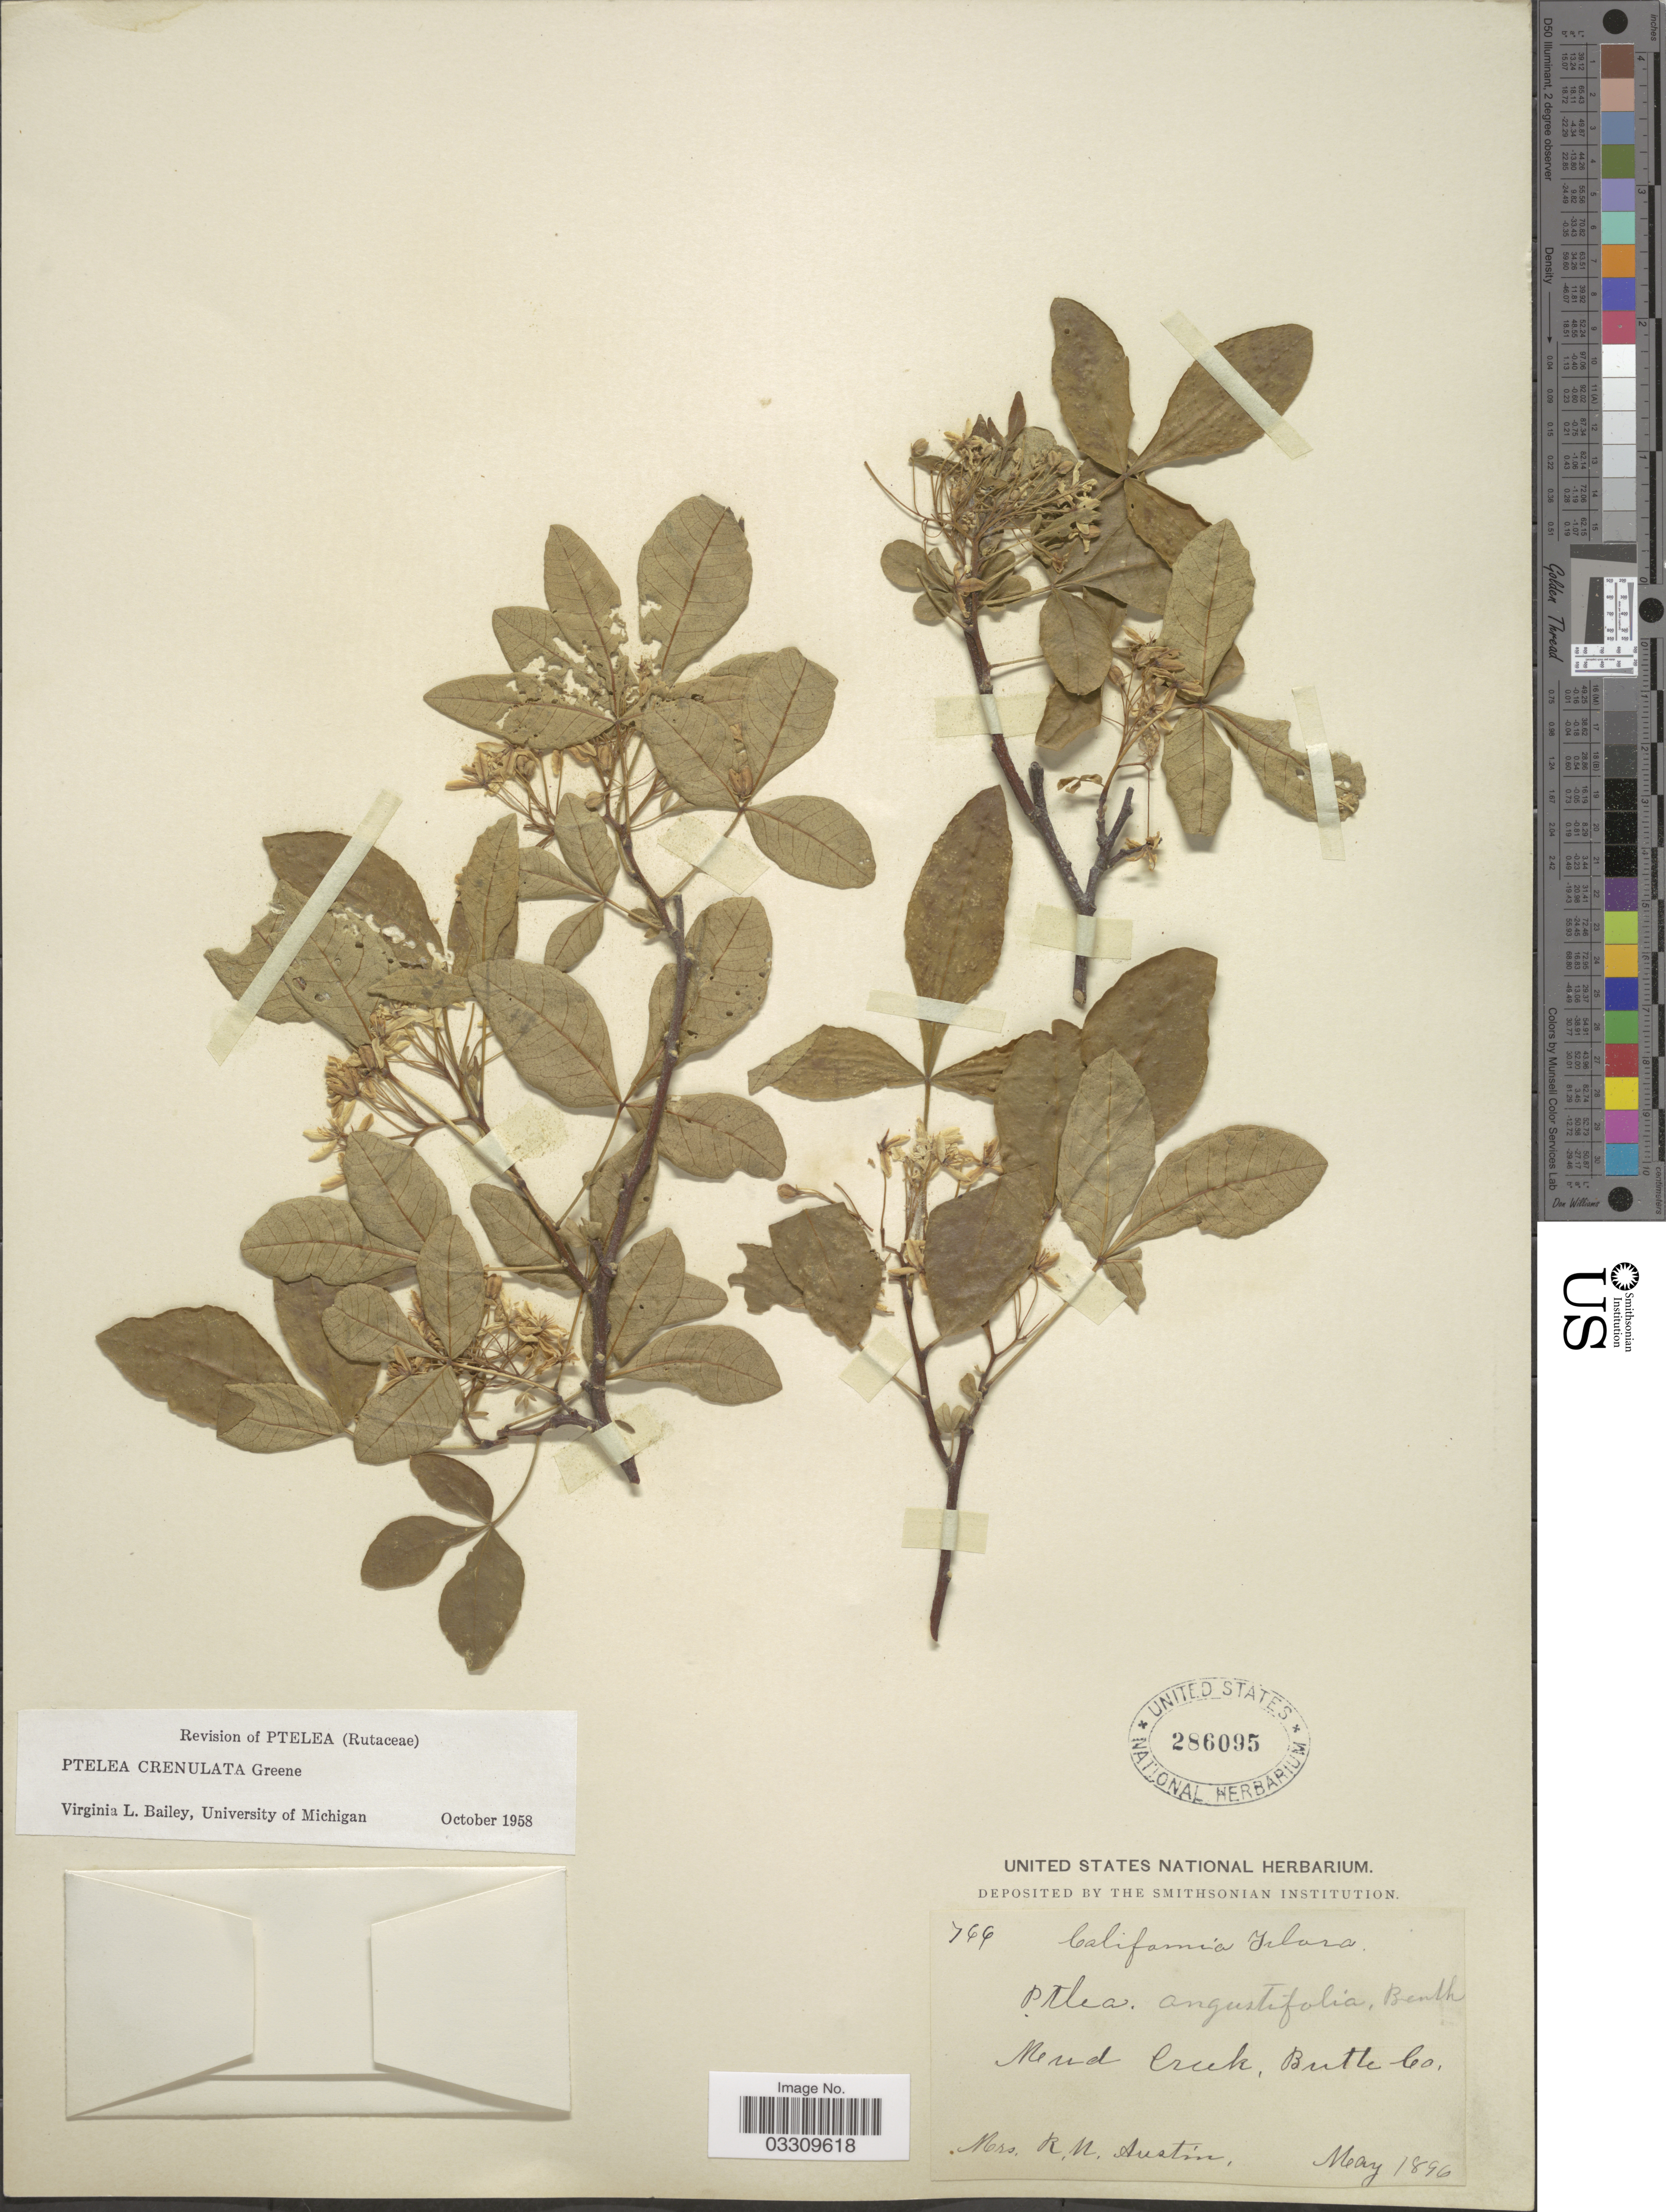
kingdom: Plantae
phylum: Tracheophyta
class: Magnoliopsida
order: Sapindales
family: Rutaceae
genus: Ptelea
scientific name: Ptelea crenulata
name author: Greene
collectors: R. Austin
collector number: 766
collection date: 1896-05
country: United States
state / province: California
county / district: Butte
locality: Mud Creek, Butte Co.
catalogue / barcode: US 286095